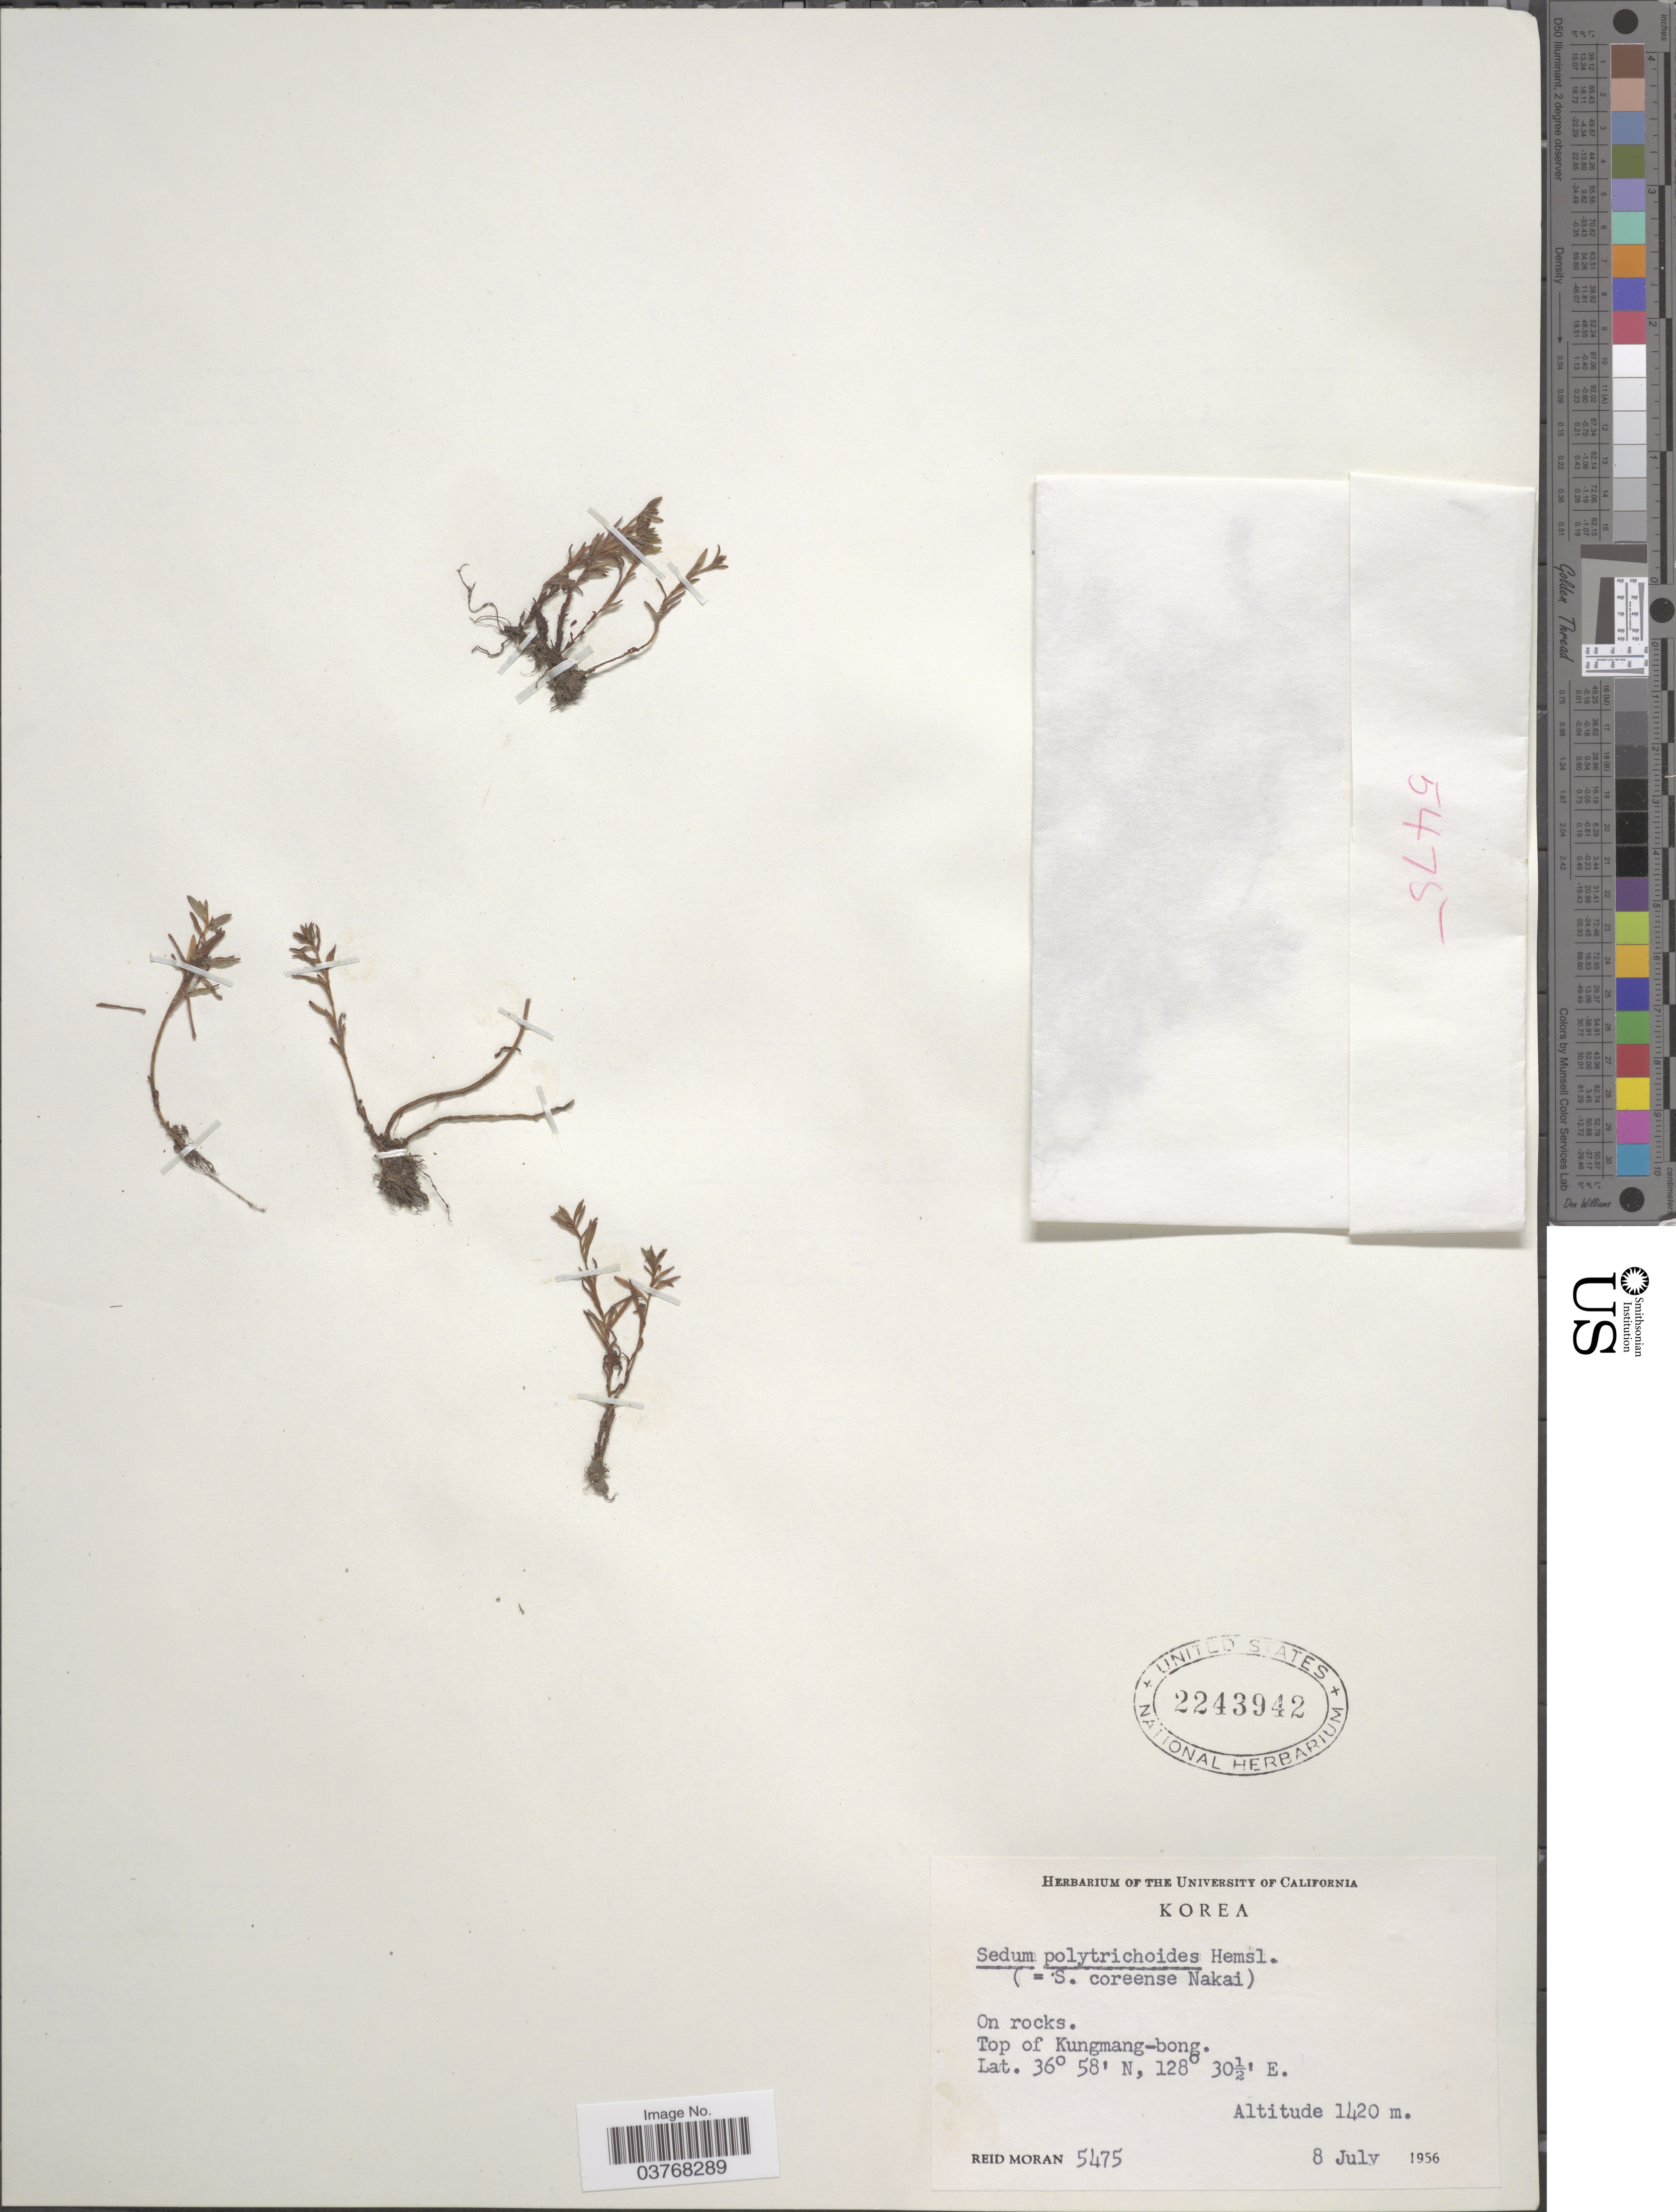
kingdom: Plantae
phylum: Tracheophyta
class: Magnoliopsida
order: Saxifragales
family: Crassulaceae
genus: Sedum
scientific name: Sedum polytrichoides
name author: Hemsl.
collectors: R. Moran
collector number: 5475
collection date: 1956-07-08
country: South Korea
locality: Top of Kungmang-bong.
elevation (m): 1420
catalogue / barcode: US 2243942